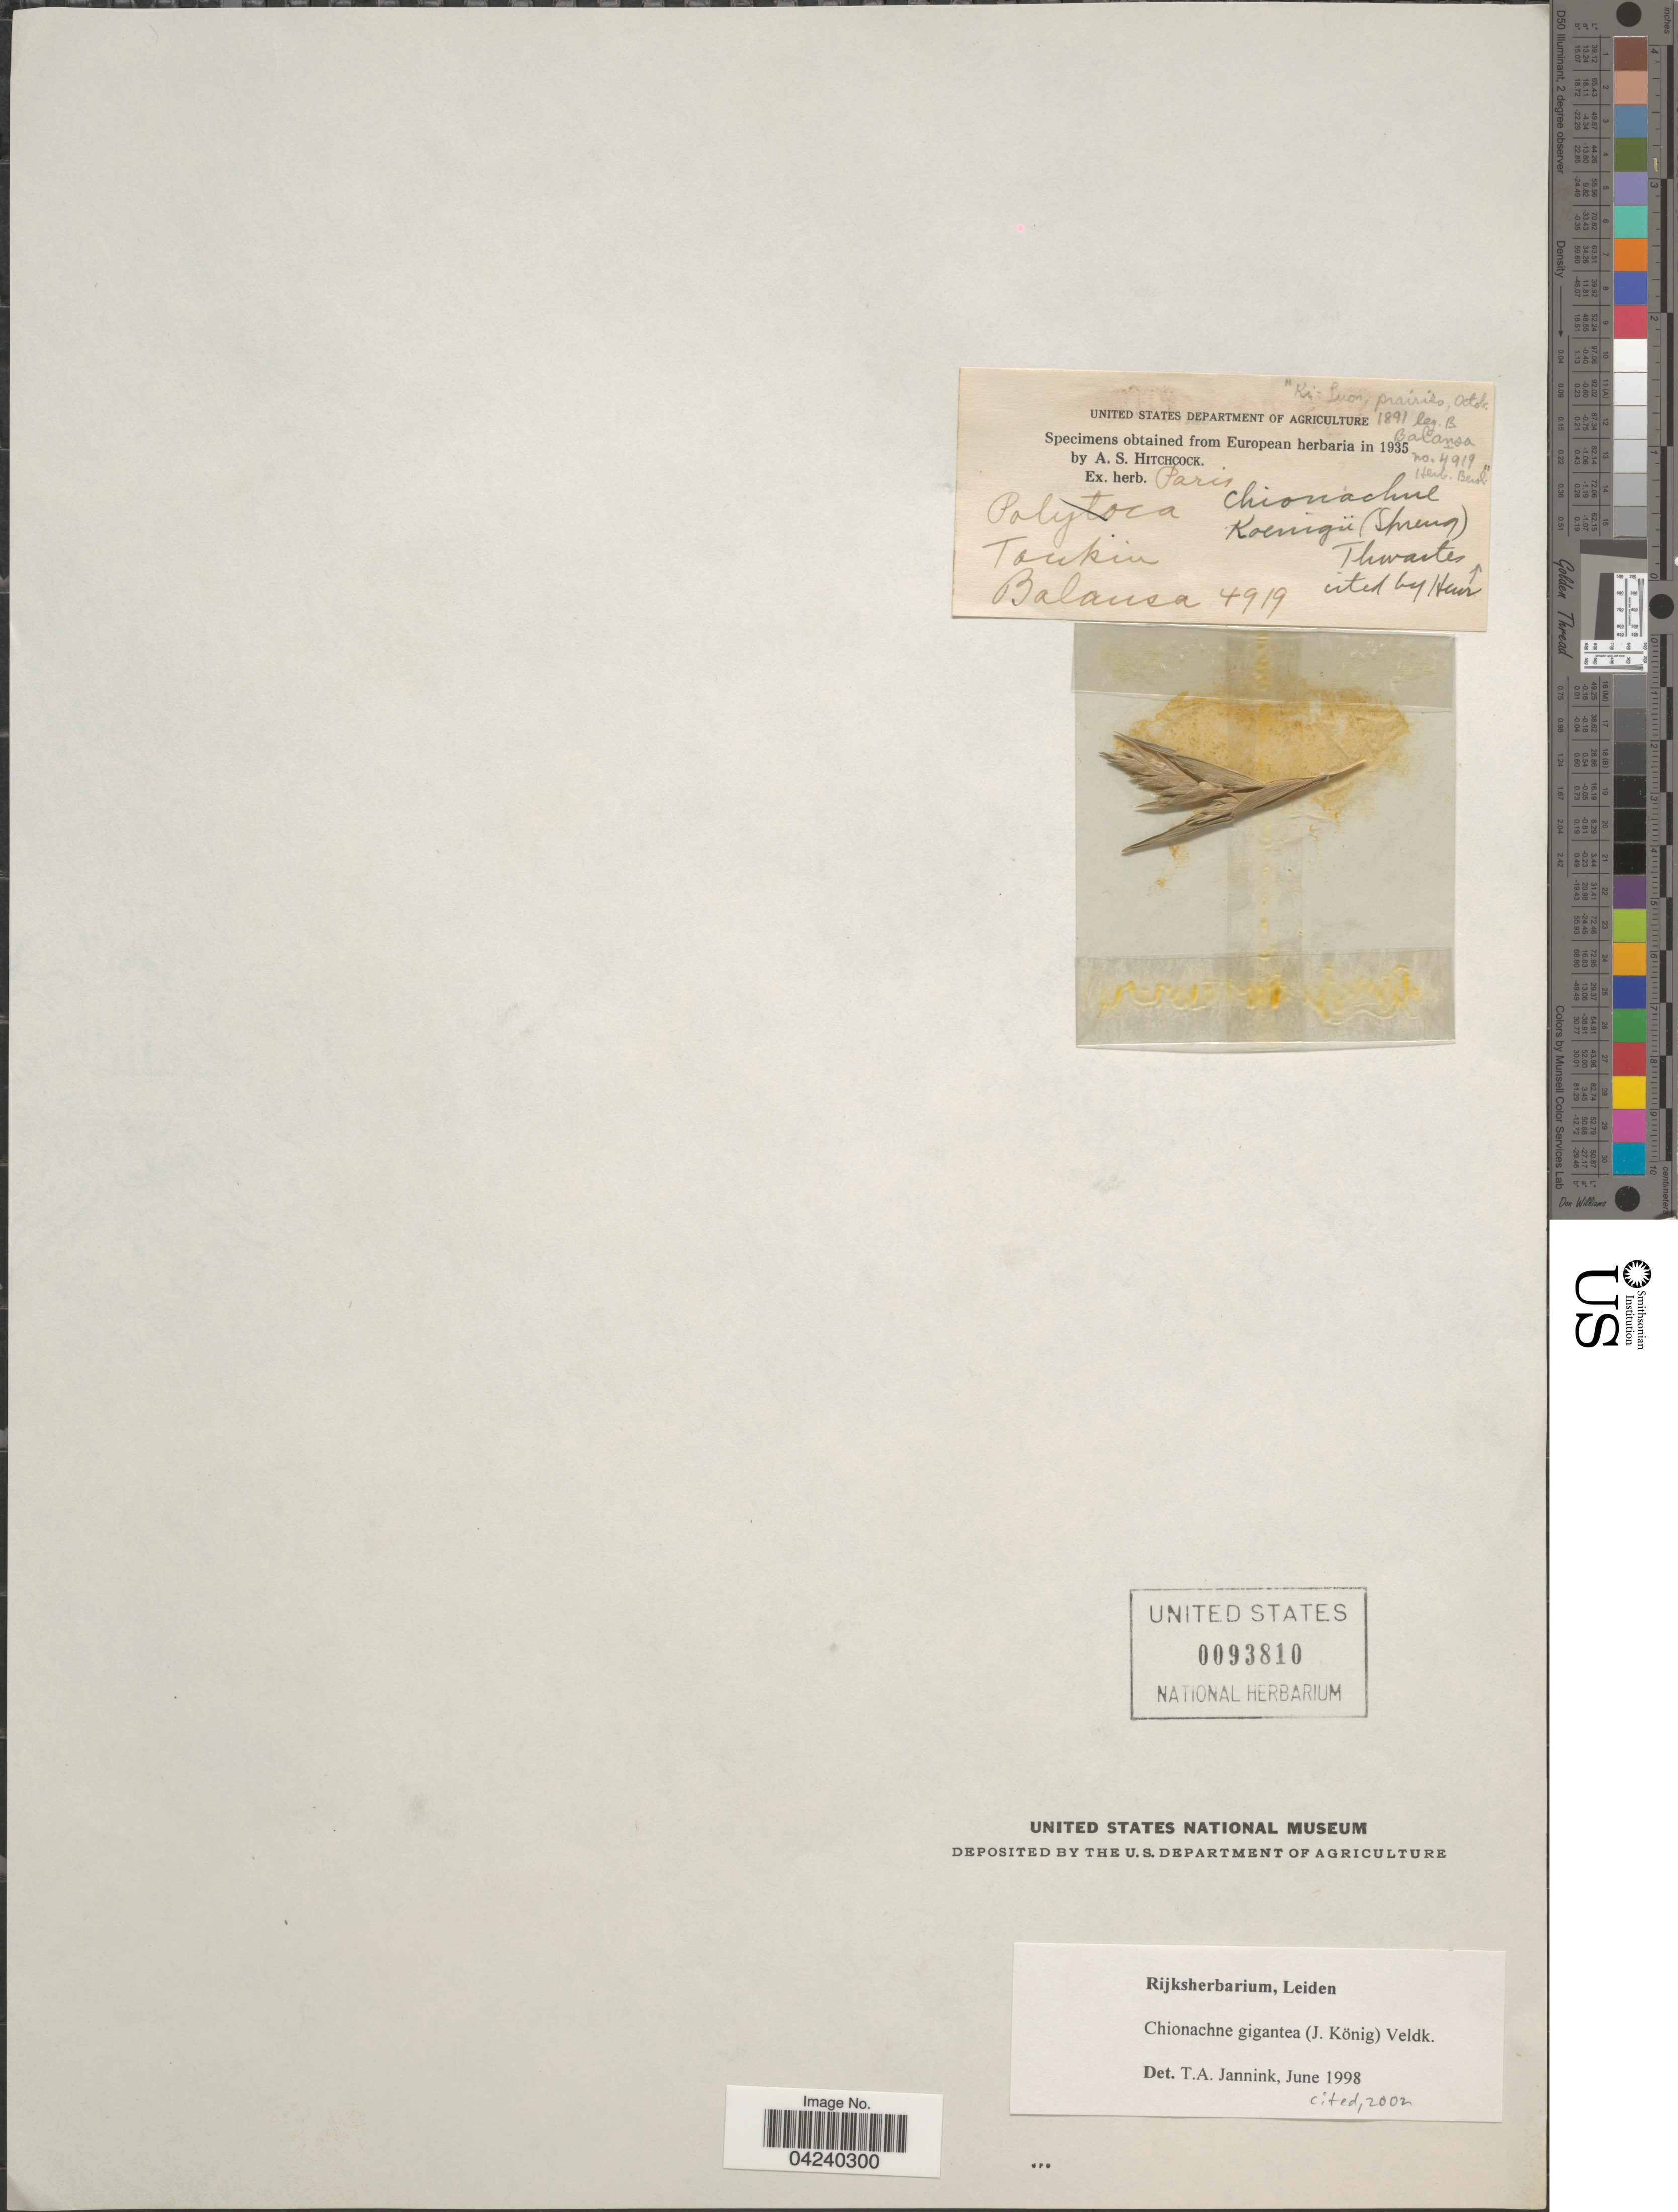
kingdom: Plantae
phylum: Tracheophyta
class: Liliopsida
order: Poales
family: Poaceae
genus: Chionachne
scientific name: Chionachne gigantea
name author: (J. Koenig) Veldkamp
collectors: B. Balansa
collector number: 4919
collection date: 1891-10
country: Vietnam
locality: Tonkin.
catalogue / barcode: US 93810